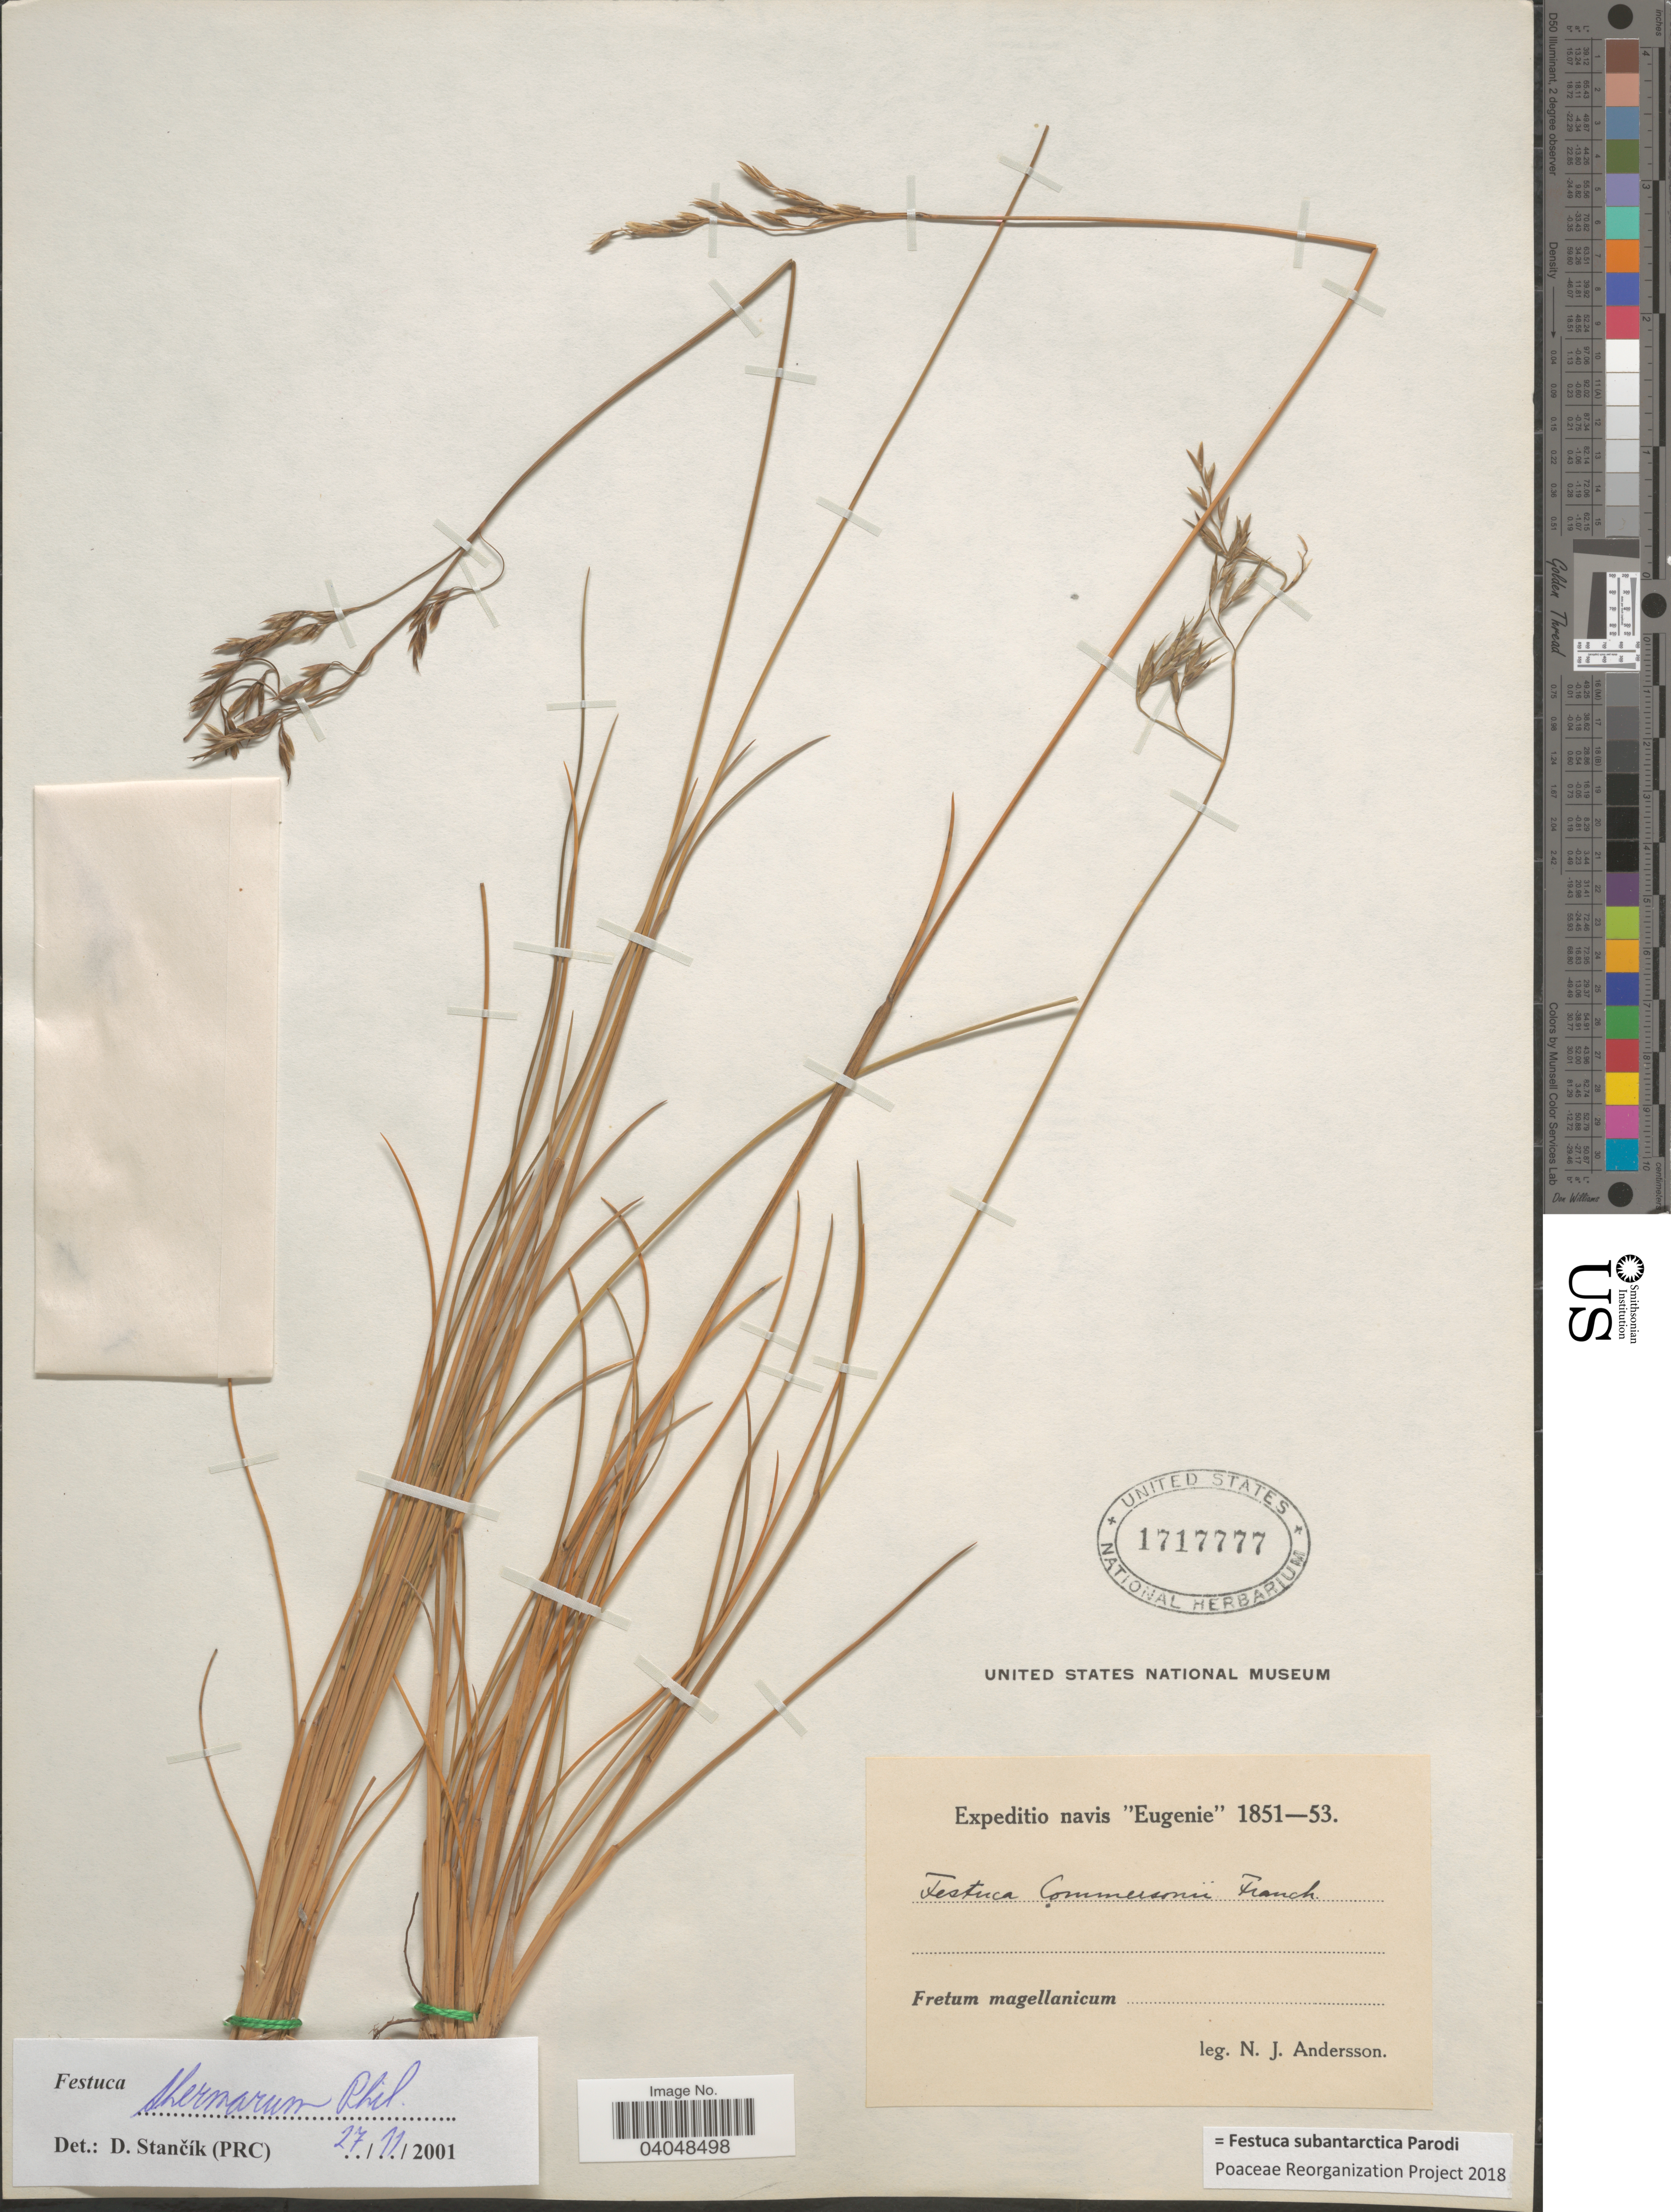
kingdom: Plantae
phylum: Tracheophyta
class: Liliopsida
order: Poales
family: Poaceae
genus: Festuca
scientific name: Festuca subantarctica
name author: Parodi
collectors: N. J. Andersson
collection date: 1851/1853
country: Chile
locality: Fretum magellanicum.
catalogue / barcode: US 1717777